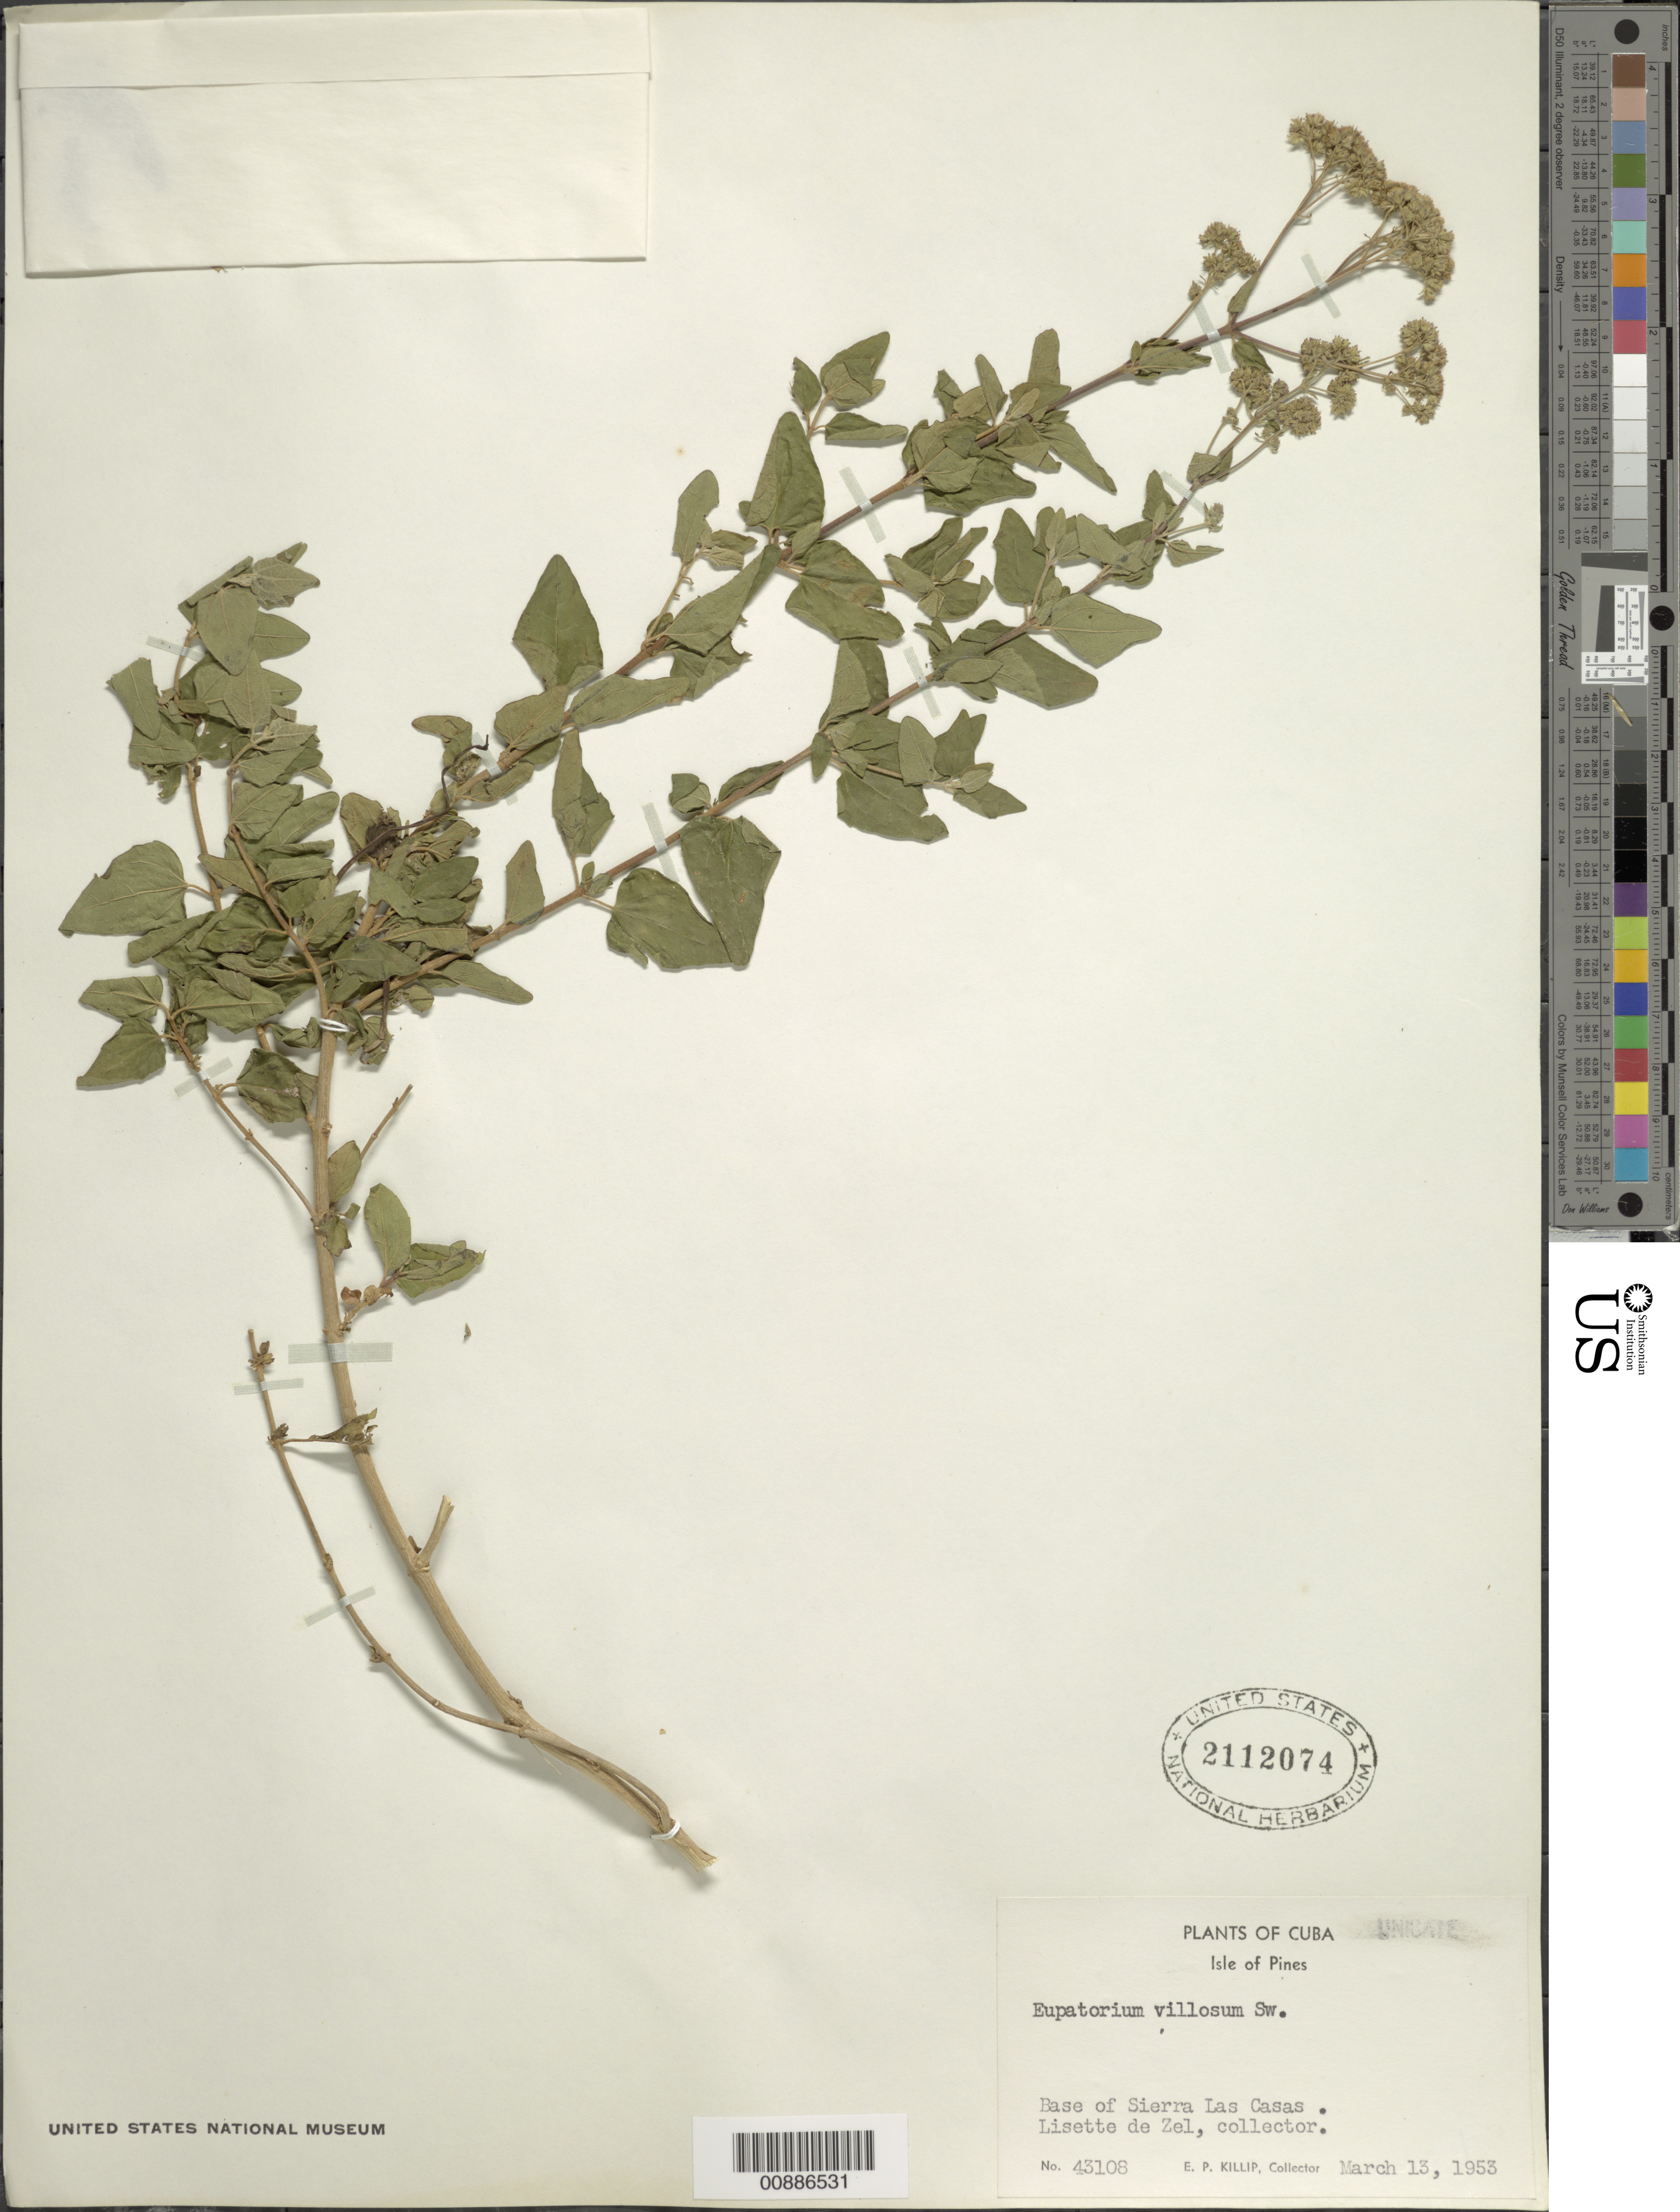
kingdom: Plantae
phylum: Tracheophyta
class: Magnoliopsida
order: Asterales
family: Asteraceae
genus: Koanophyllon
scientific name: Koanophyllon villosum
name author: (Sw.) R.M. King & H. Rob.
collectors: E. P. Killip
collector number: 43108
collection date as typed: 13 Mar 1953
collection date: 1953-03-13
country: Cuba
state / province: Isla de La Juventud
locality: Base of Sierra las Casas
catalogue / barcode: US 2112074